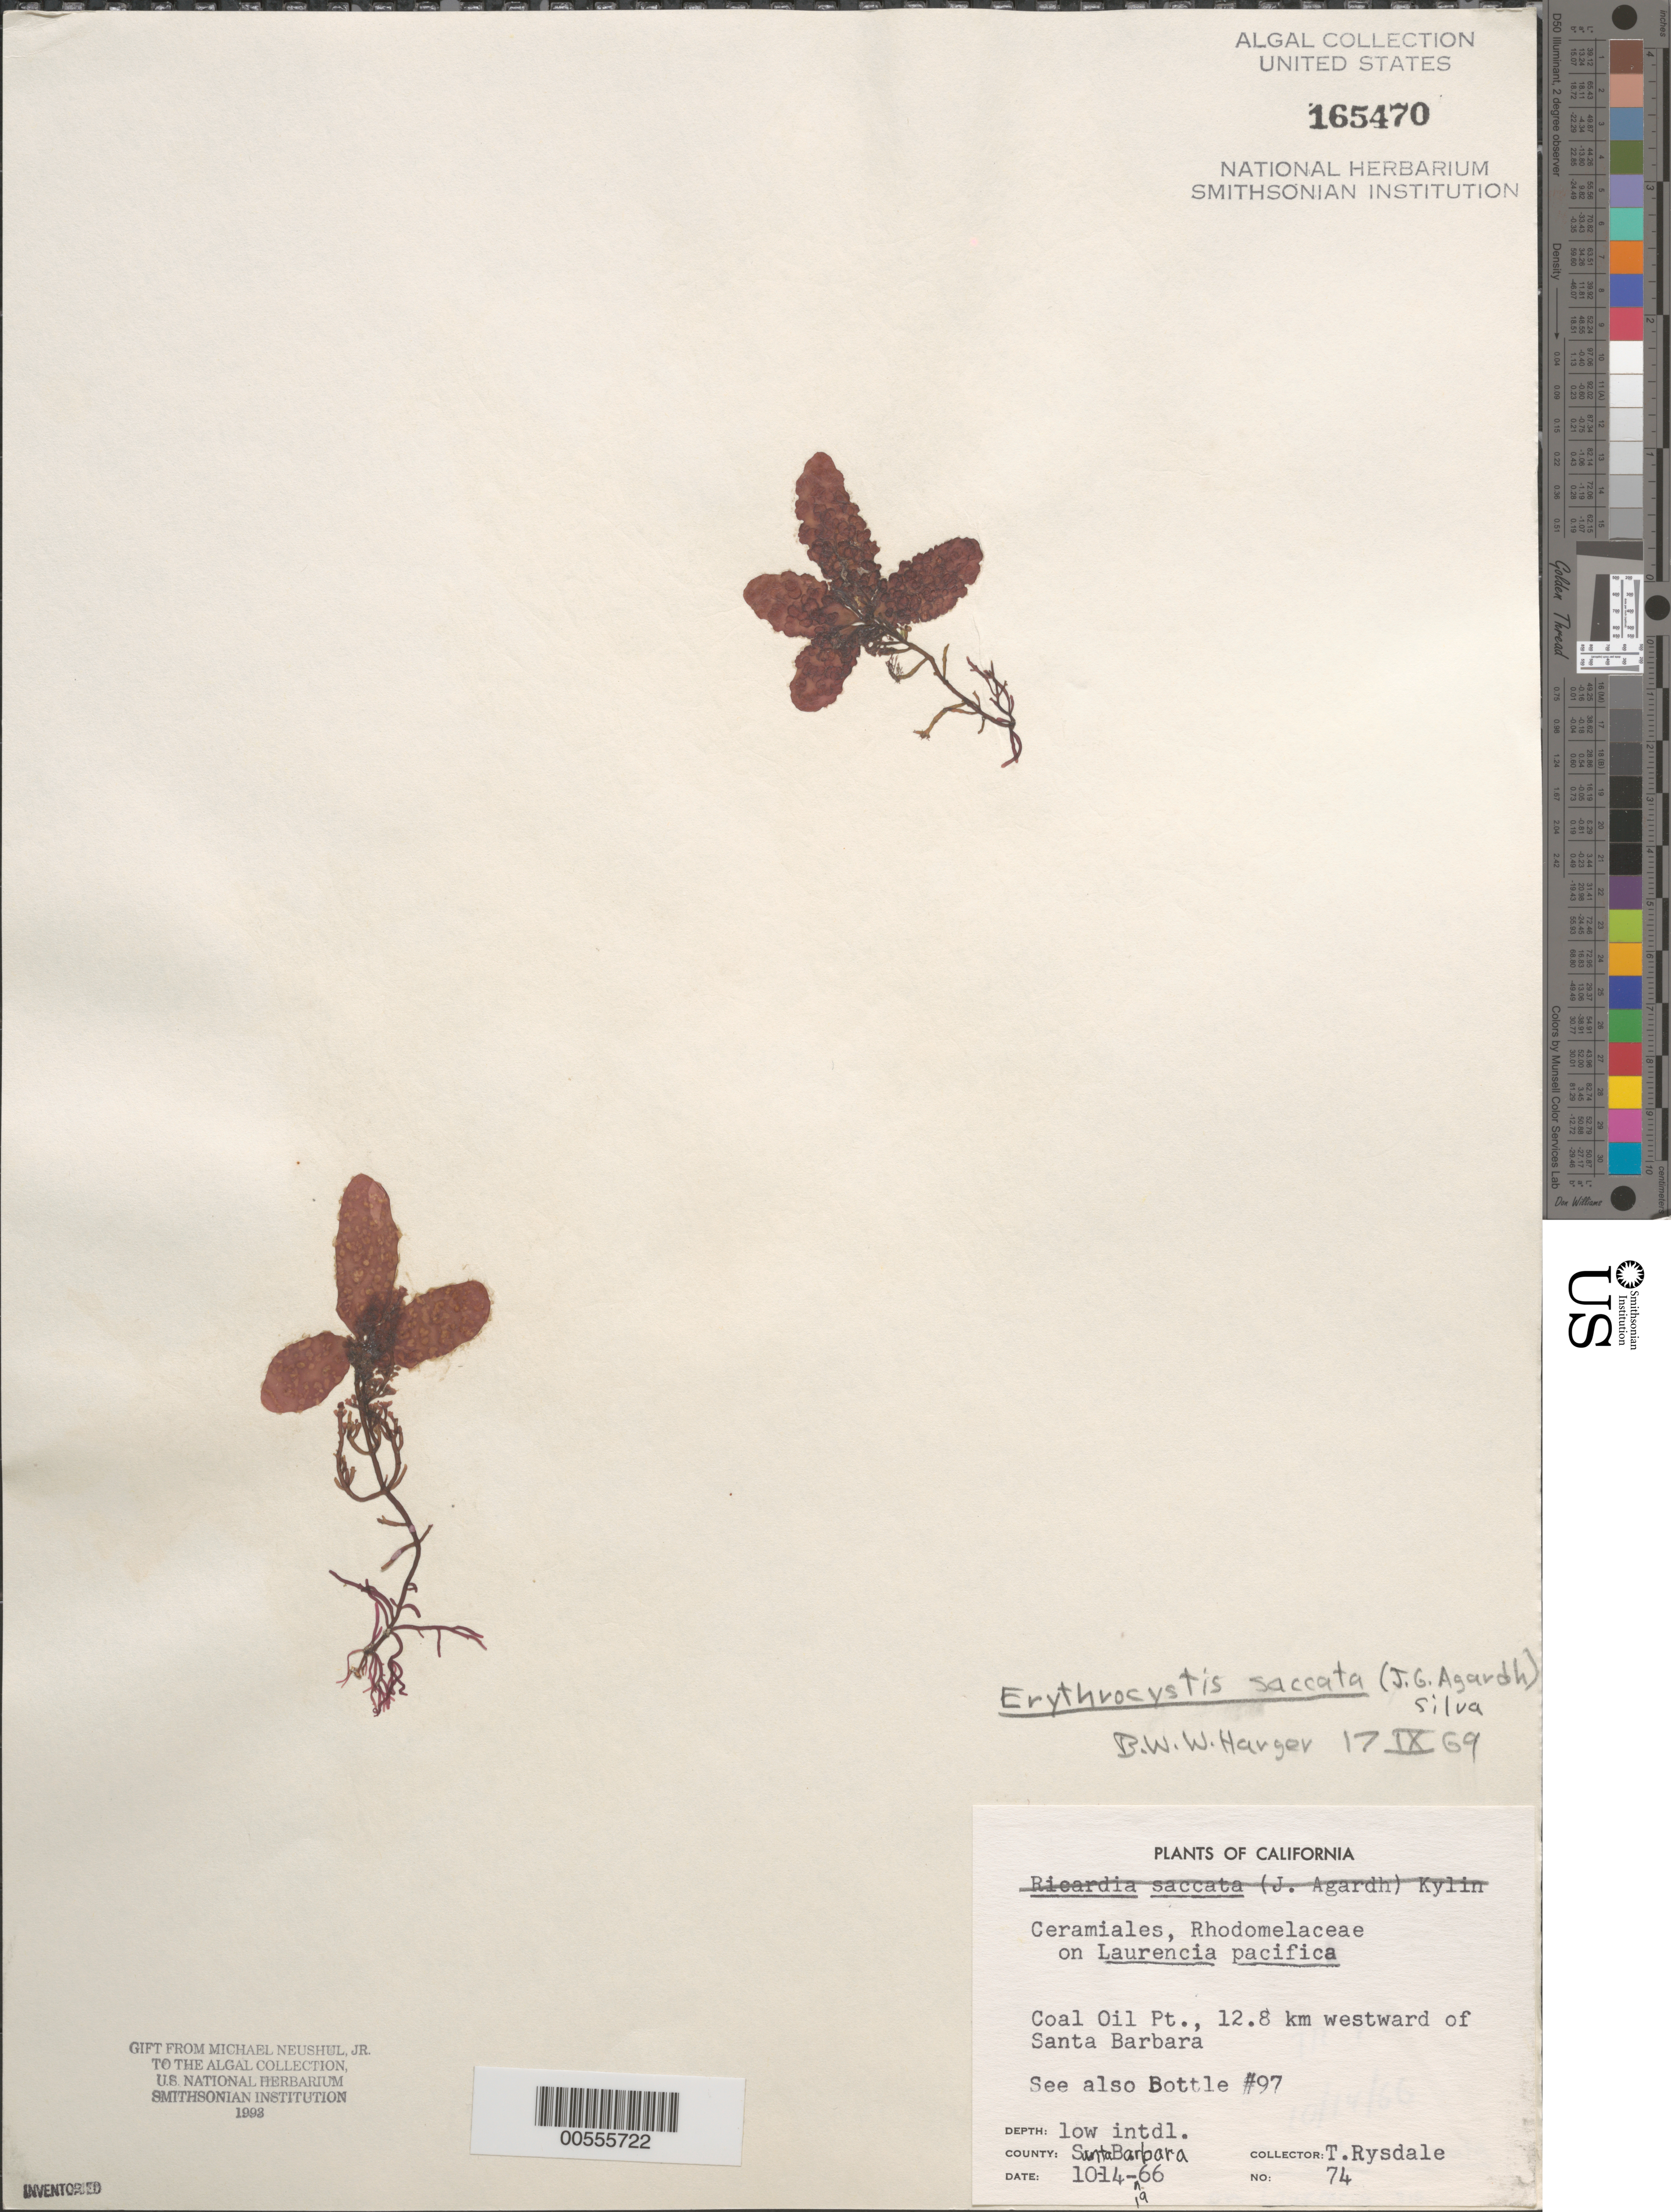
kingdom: Plantae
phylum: Rhodophyta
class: Florideophyceae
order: Ceramiales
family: Rhodomelaceae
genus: Erythrocystis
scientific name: Erythrocystis saccata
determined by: Harger, B. W. W.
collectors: T. Rysdale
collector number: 74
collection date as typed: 14 Oct 1966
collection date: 1966-10-14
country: United States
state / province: California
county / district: Santa Barbara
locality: Coal Oil Point, 12.8 km westward of Santa Barbara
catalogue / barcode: US 165470